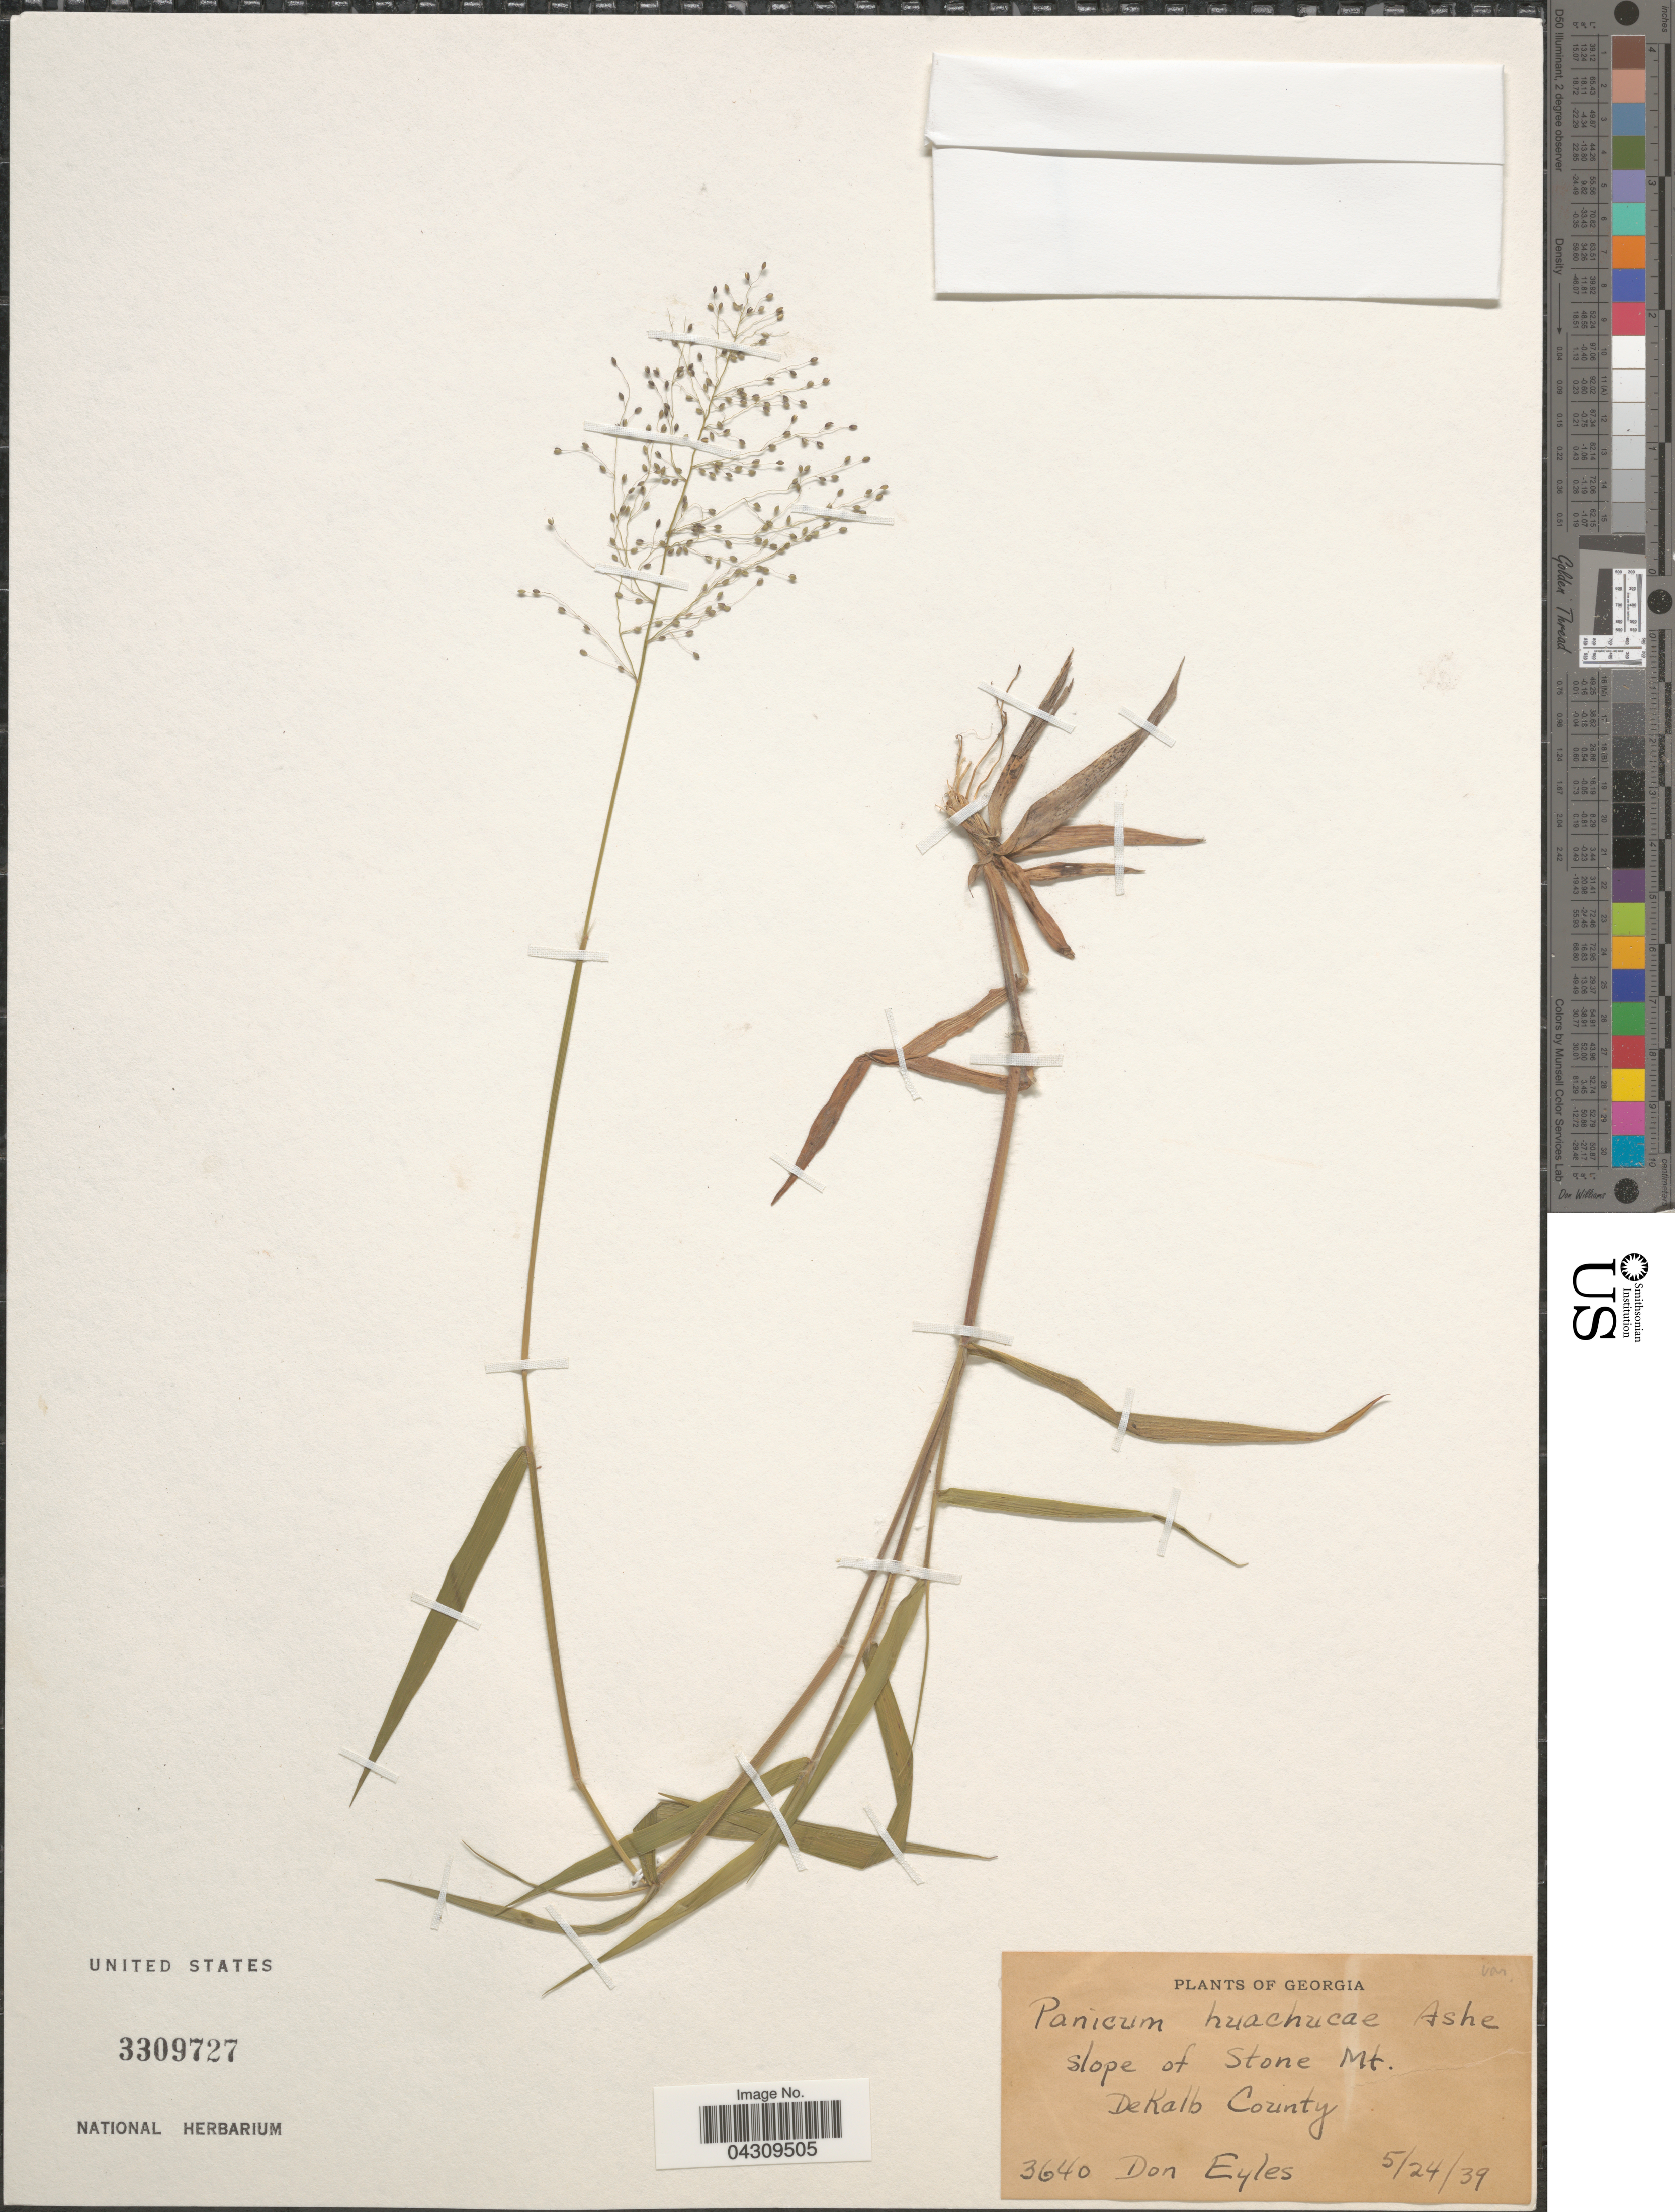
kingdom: Plantae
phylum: Tracheophyta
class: Liliopsida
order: Poales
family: Poaceae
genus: Dichanthelium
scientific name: Dichanthelium acuminatum var. acuminatum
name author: (Sw.) Gould & C.A. Clark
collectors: D. Eyles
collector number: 3640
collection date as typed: Transcribed d/m/y: 24/5/39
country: United States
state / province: Georgia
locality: Slope of Stone Mt. DeKalb County.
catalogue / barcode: US 3309727